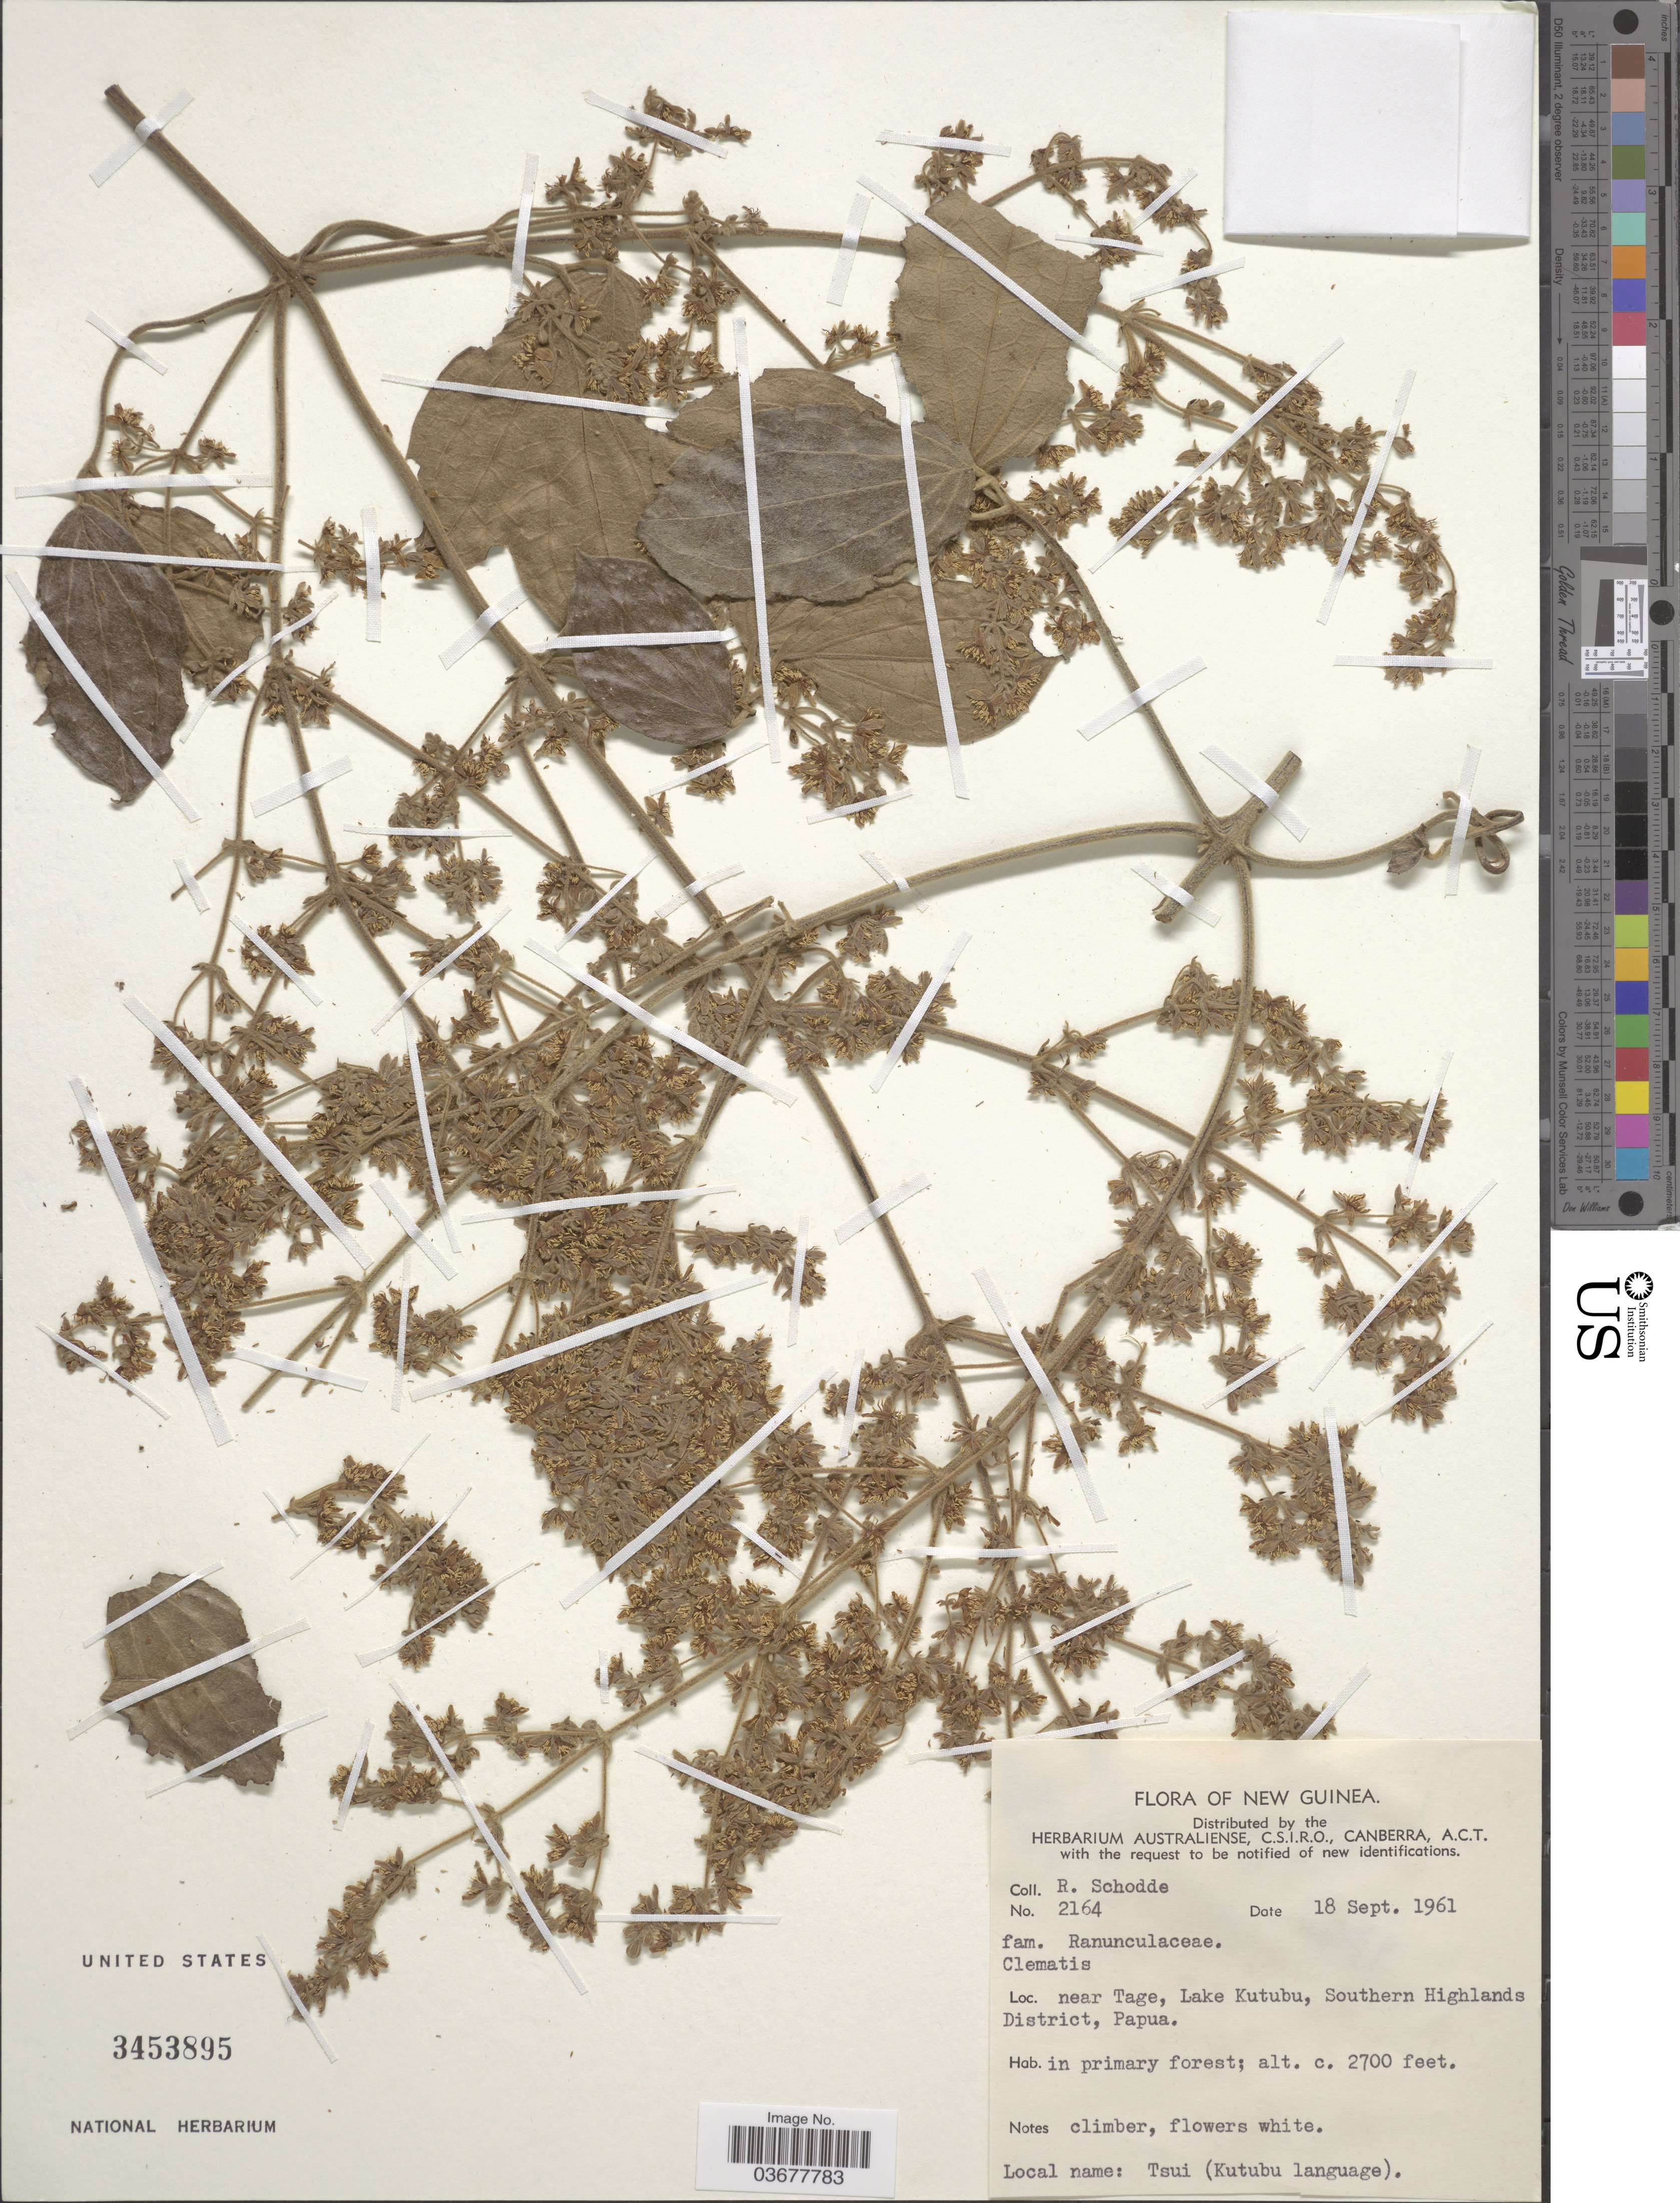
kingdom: Plantae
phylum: Tracheophyta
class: Magnoliopsida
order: Ranunculales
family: Ranunculaceae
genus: Clematis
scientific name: Clematis sp.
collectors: R. Schodde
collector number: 2164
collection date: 1961-09-18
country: Papua New Guinea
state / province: Southern Highlands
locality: New Guinea. Near Tage, Lake Kutubu, Southern Highlands District, Papua.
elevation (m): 823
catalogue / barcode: US 3453895